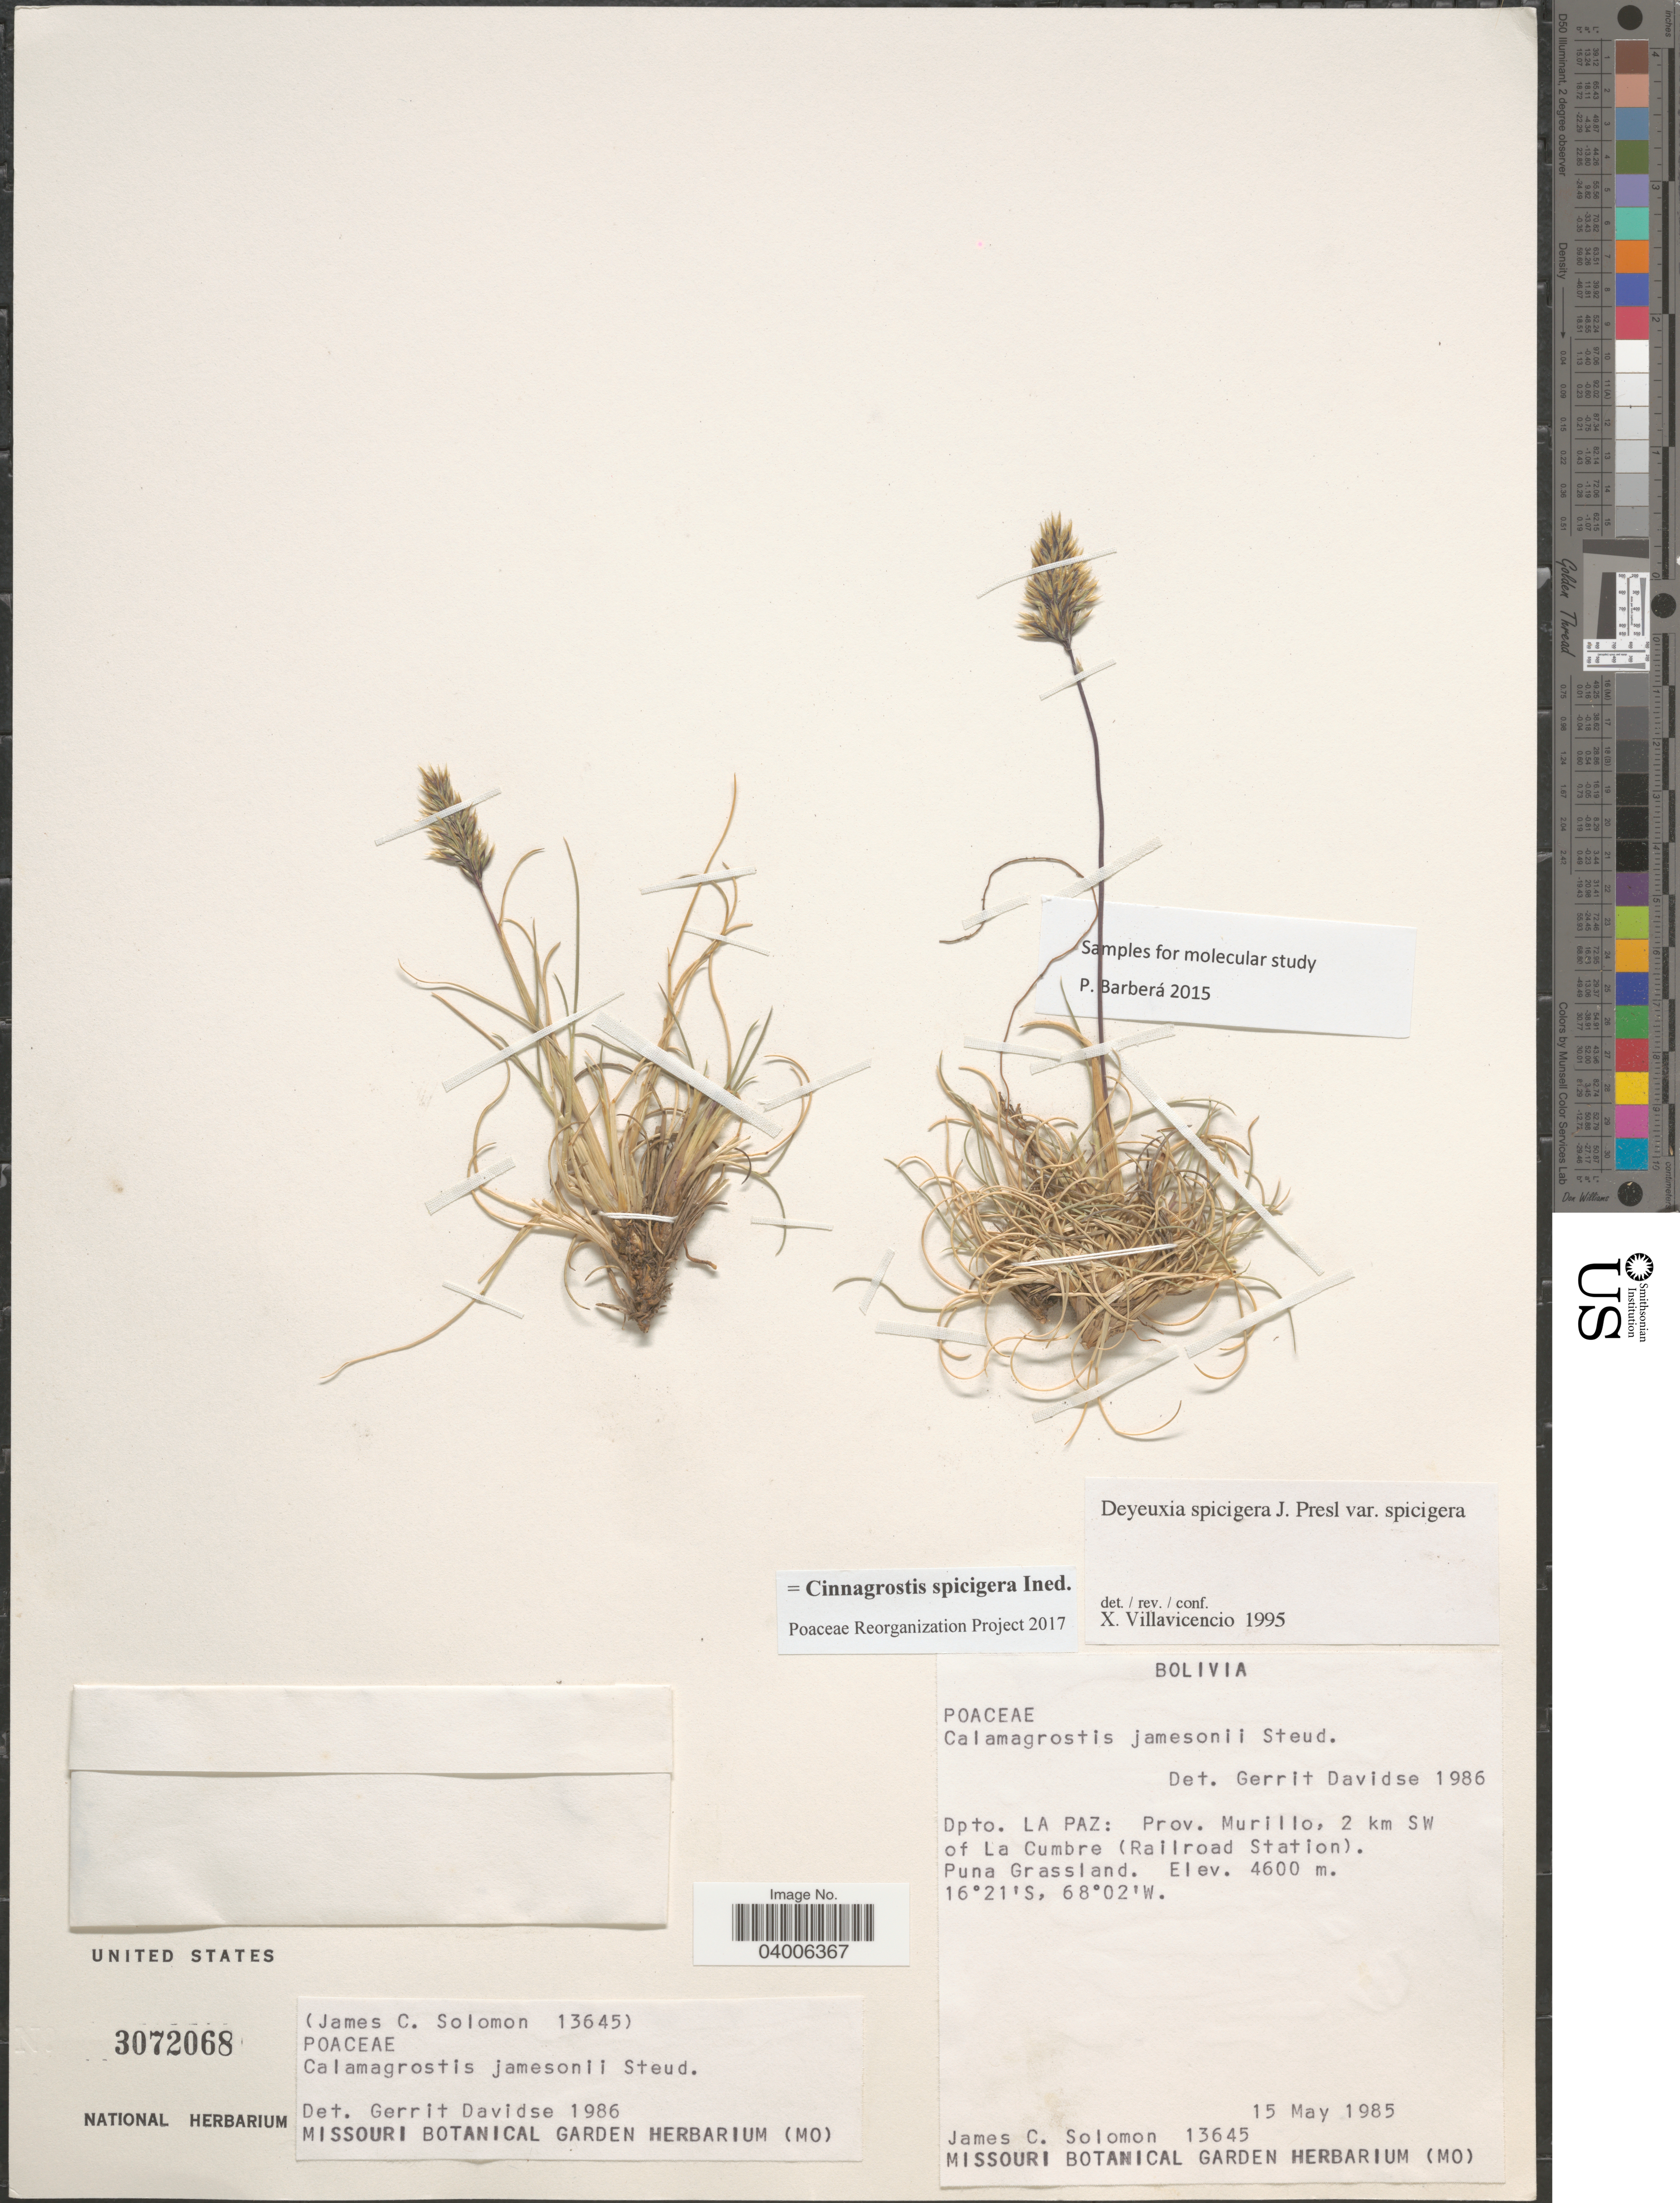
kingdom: Plantae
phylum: Tracheophyta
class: Liliopsida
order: Poales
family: Poaceae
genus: Cinnagrostis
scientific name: Cinnagrostis spicigera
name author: (J. Presl) P.M. Peterson et al.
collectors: J. C. Solomon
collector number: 13645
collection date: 1985-05-15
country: Bolivia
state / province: La Paz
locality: Dpto. La Paz: Prov. Murillo, 2 km SW of La Cumbre (Railroad Station). Puna Grassland.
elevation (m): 4600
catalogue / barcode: US 3072068